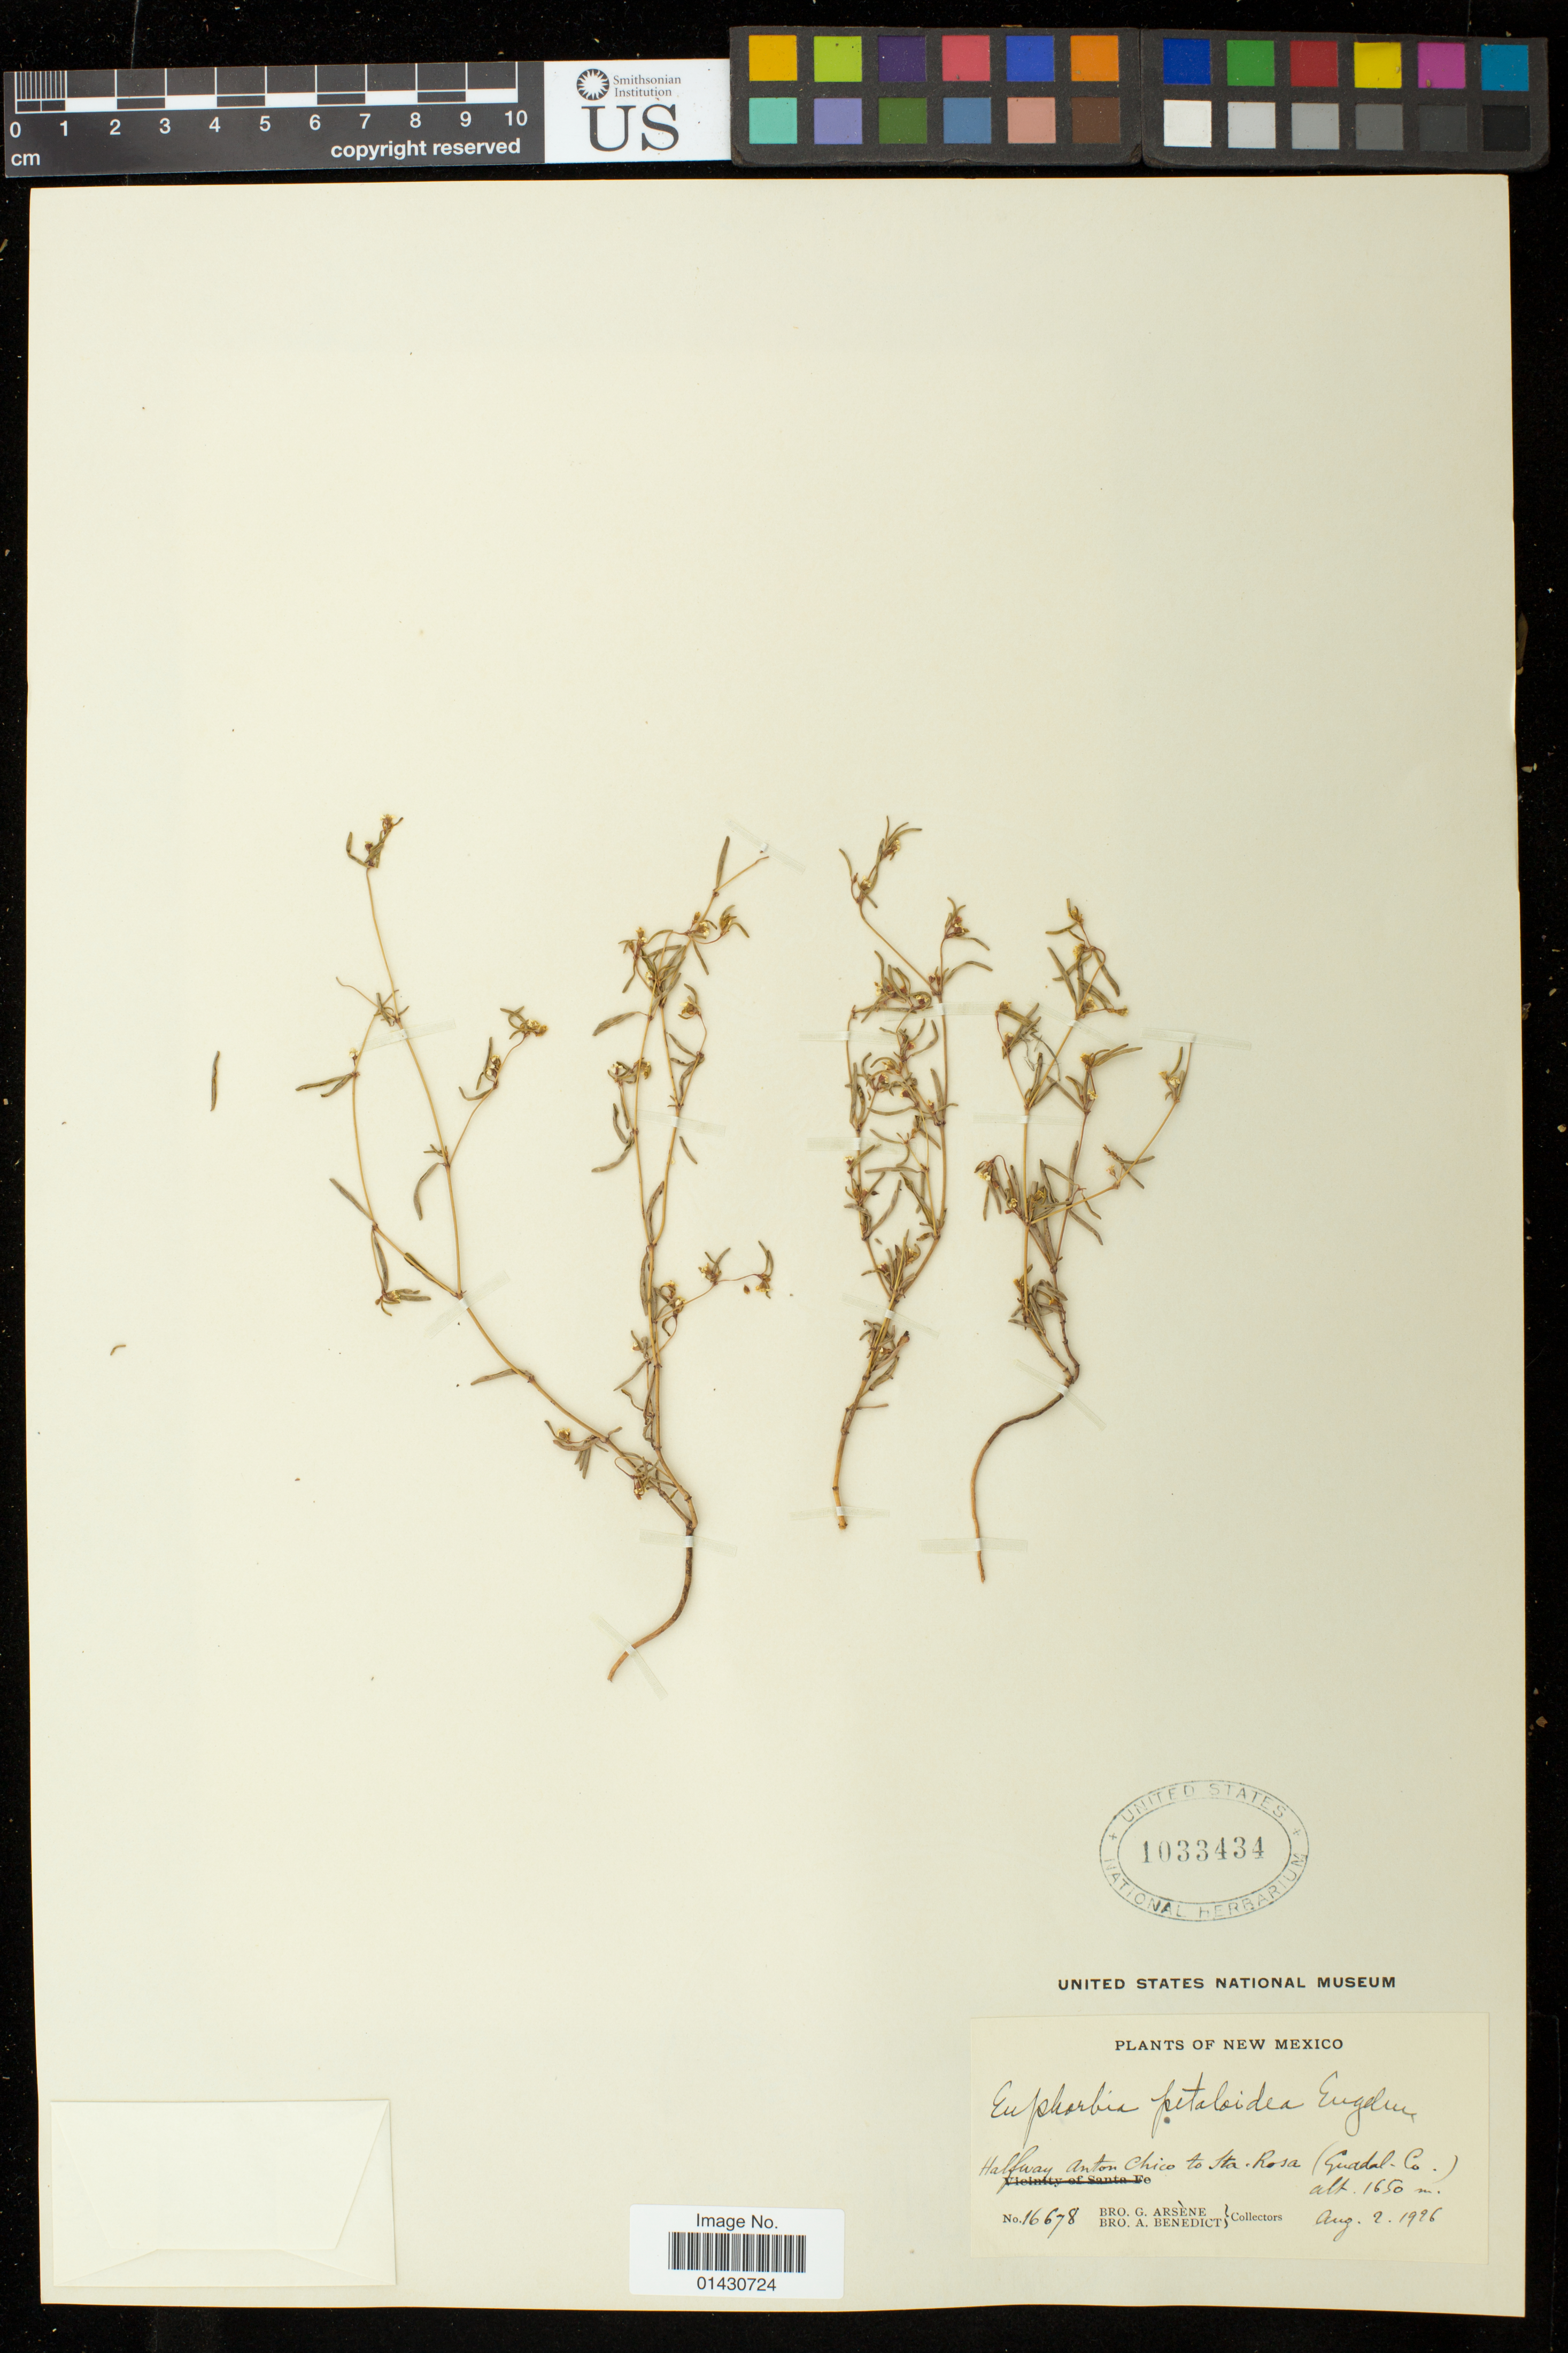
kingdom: Plantae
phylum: Tracheophyta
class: Magnoliopsida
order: Malpighiales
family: Euphorbiaceae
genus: Euphorbia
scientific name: Euphorbia missurica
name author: Raf.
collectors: Bro. G. Arsène & Bro. A. Benedict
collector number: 16678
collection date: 1926-08-02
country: United States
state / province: New Mexico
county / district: Guadalupe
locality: Halfway Anton Chico to Sta. Rosa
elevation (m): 1650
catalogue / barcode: US 1033434